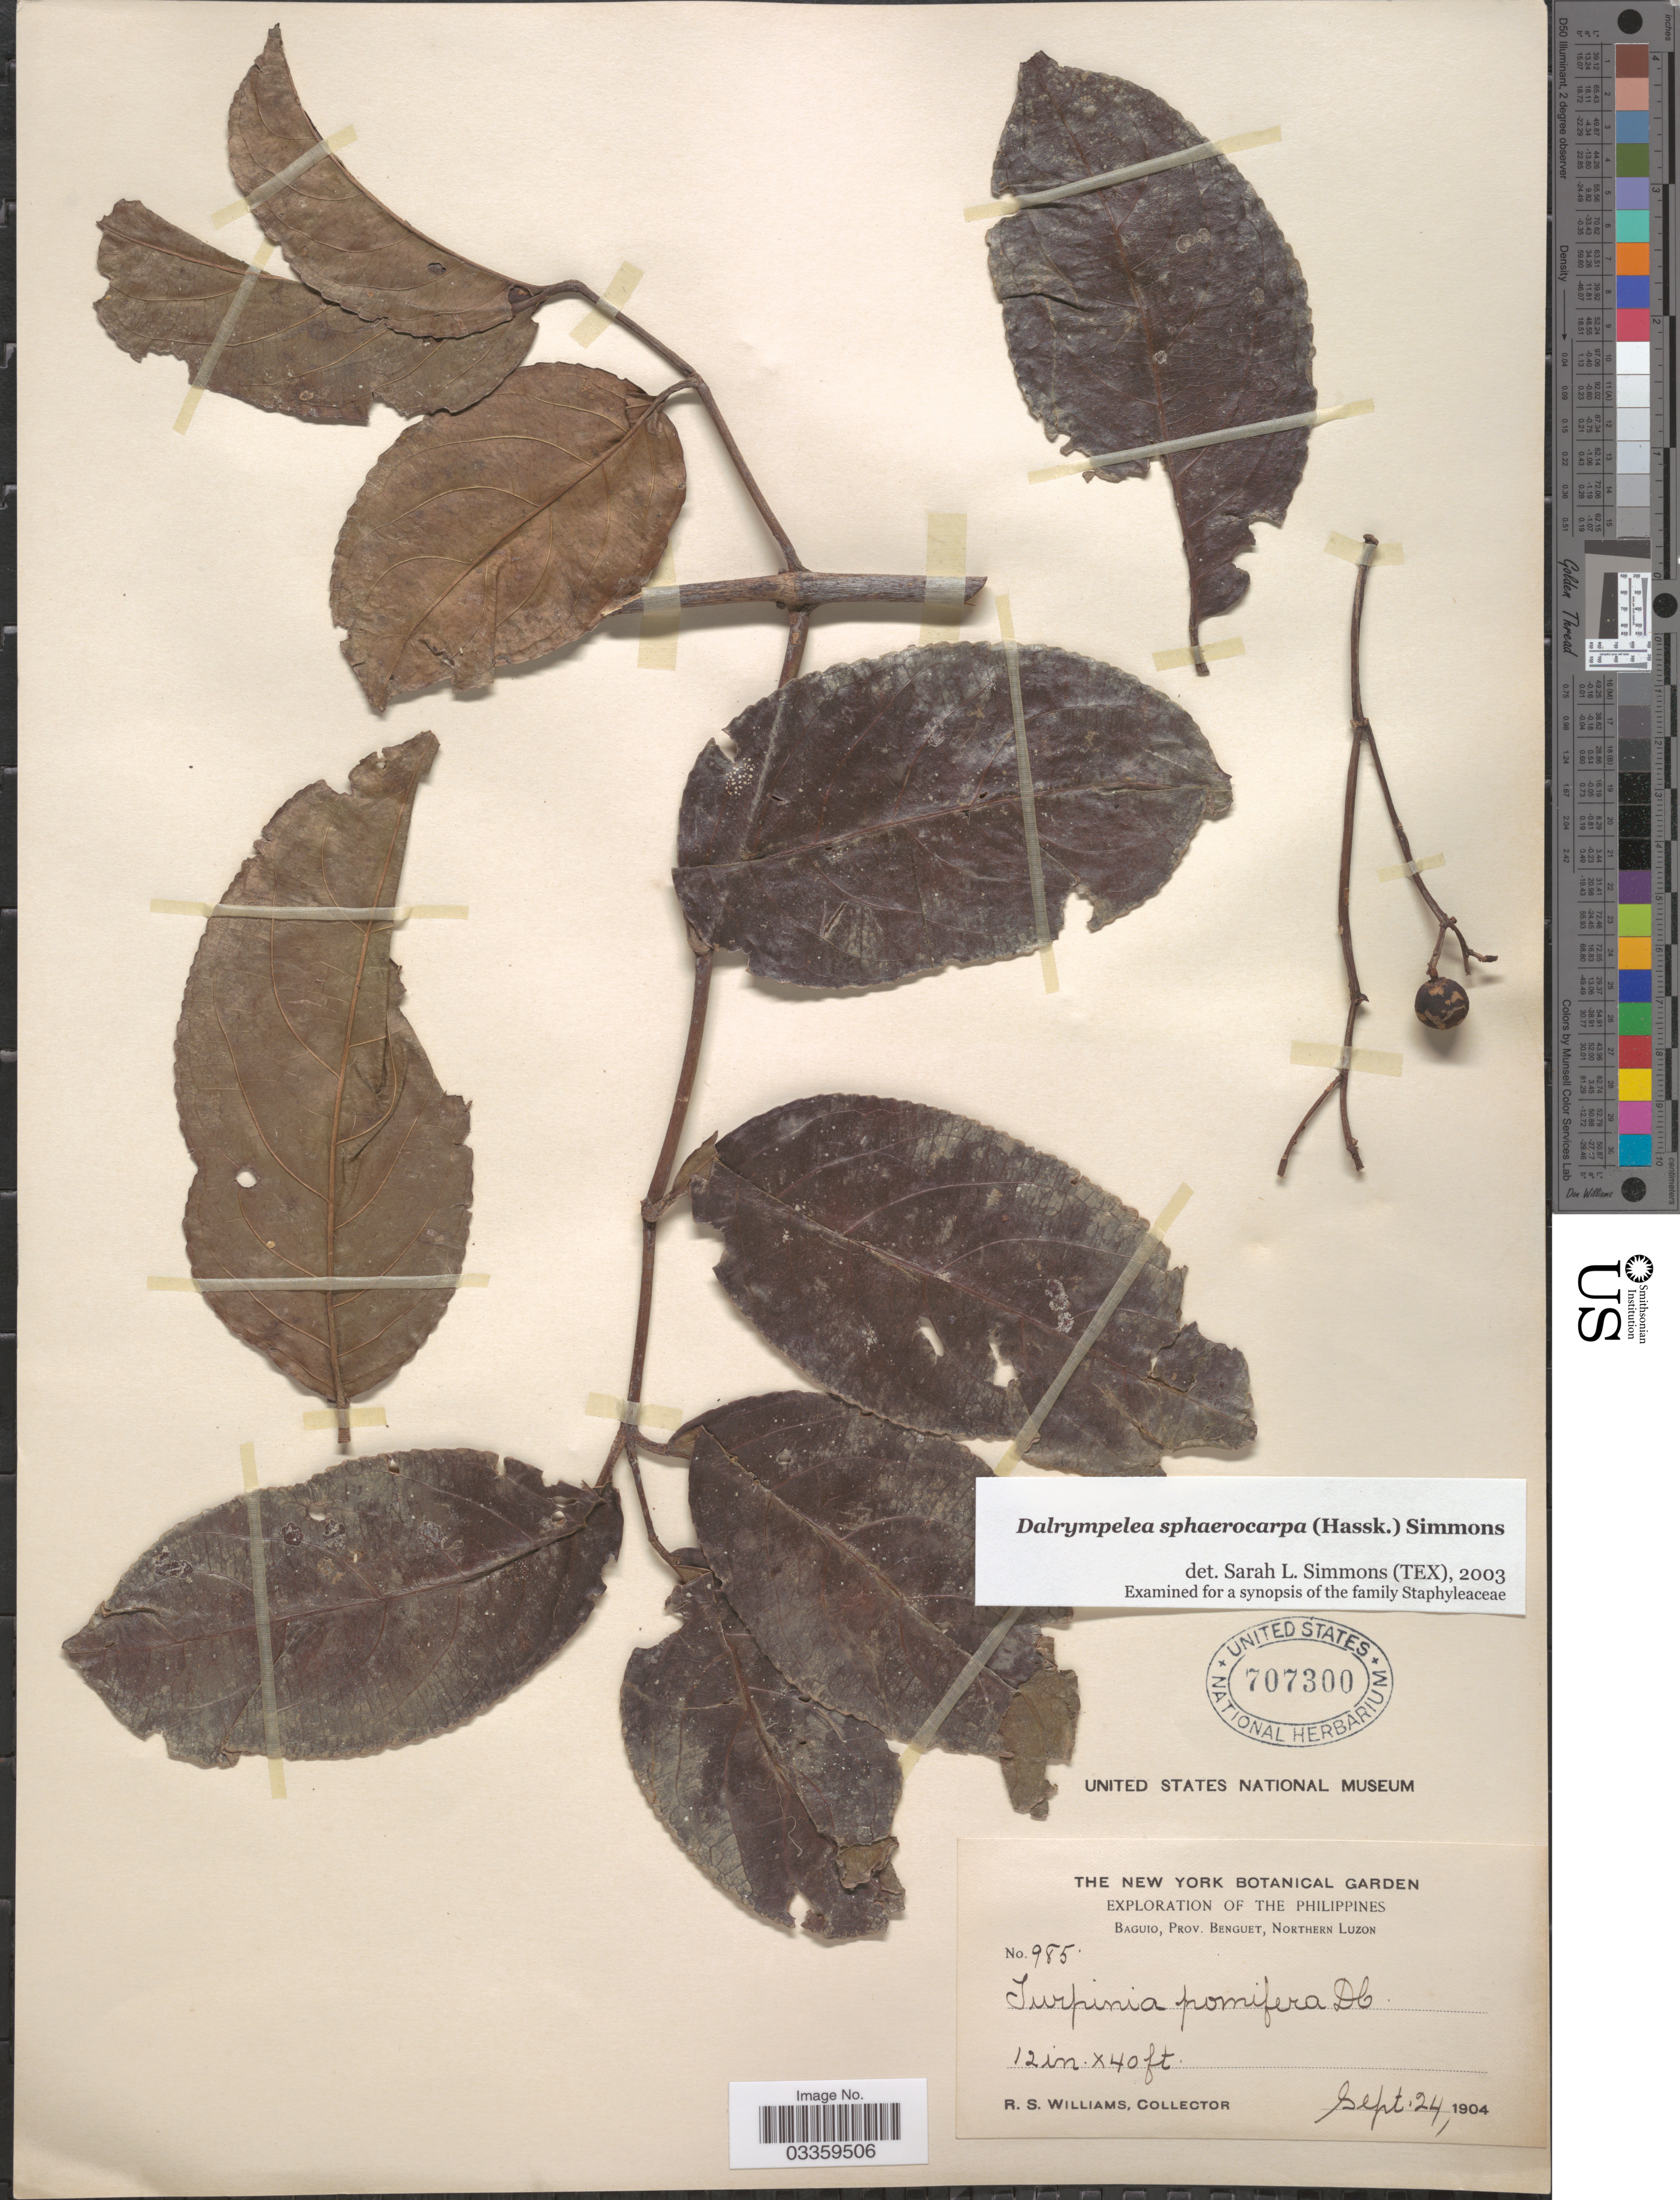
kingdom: Plantae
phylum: Tracheophyta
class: Magnoliopsida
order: Crossosomatales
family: Staphyleaceae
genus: Dalrympelea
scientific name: Dalrympelea sphaerocarpa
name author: (Hassk.) Nor-Ezzaw.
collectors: R. S. Williams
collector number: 985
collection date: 1904-09-24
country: Philippines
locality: Baguio, Prov. Benguet, Northern Luzon.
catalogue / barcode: US 707300